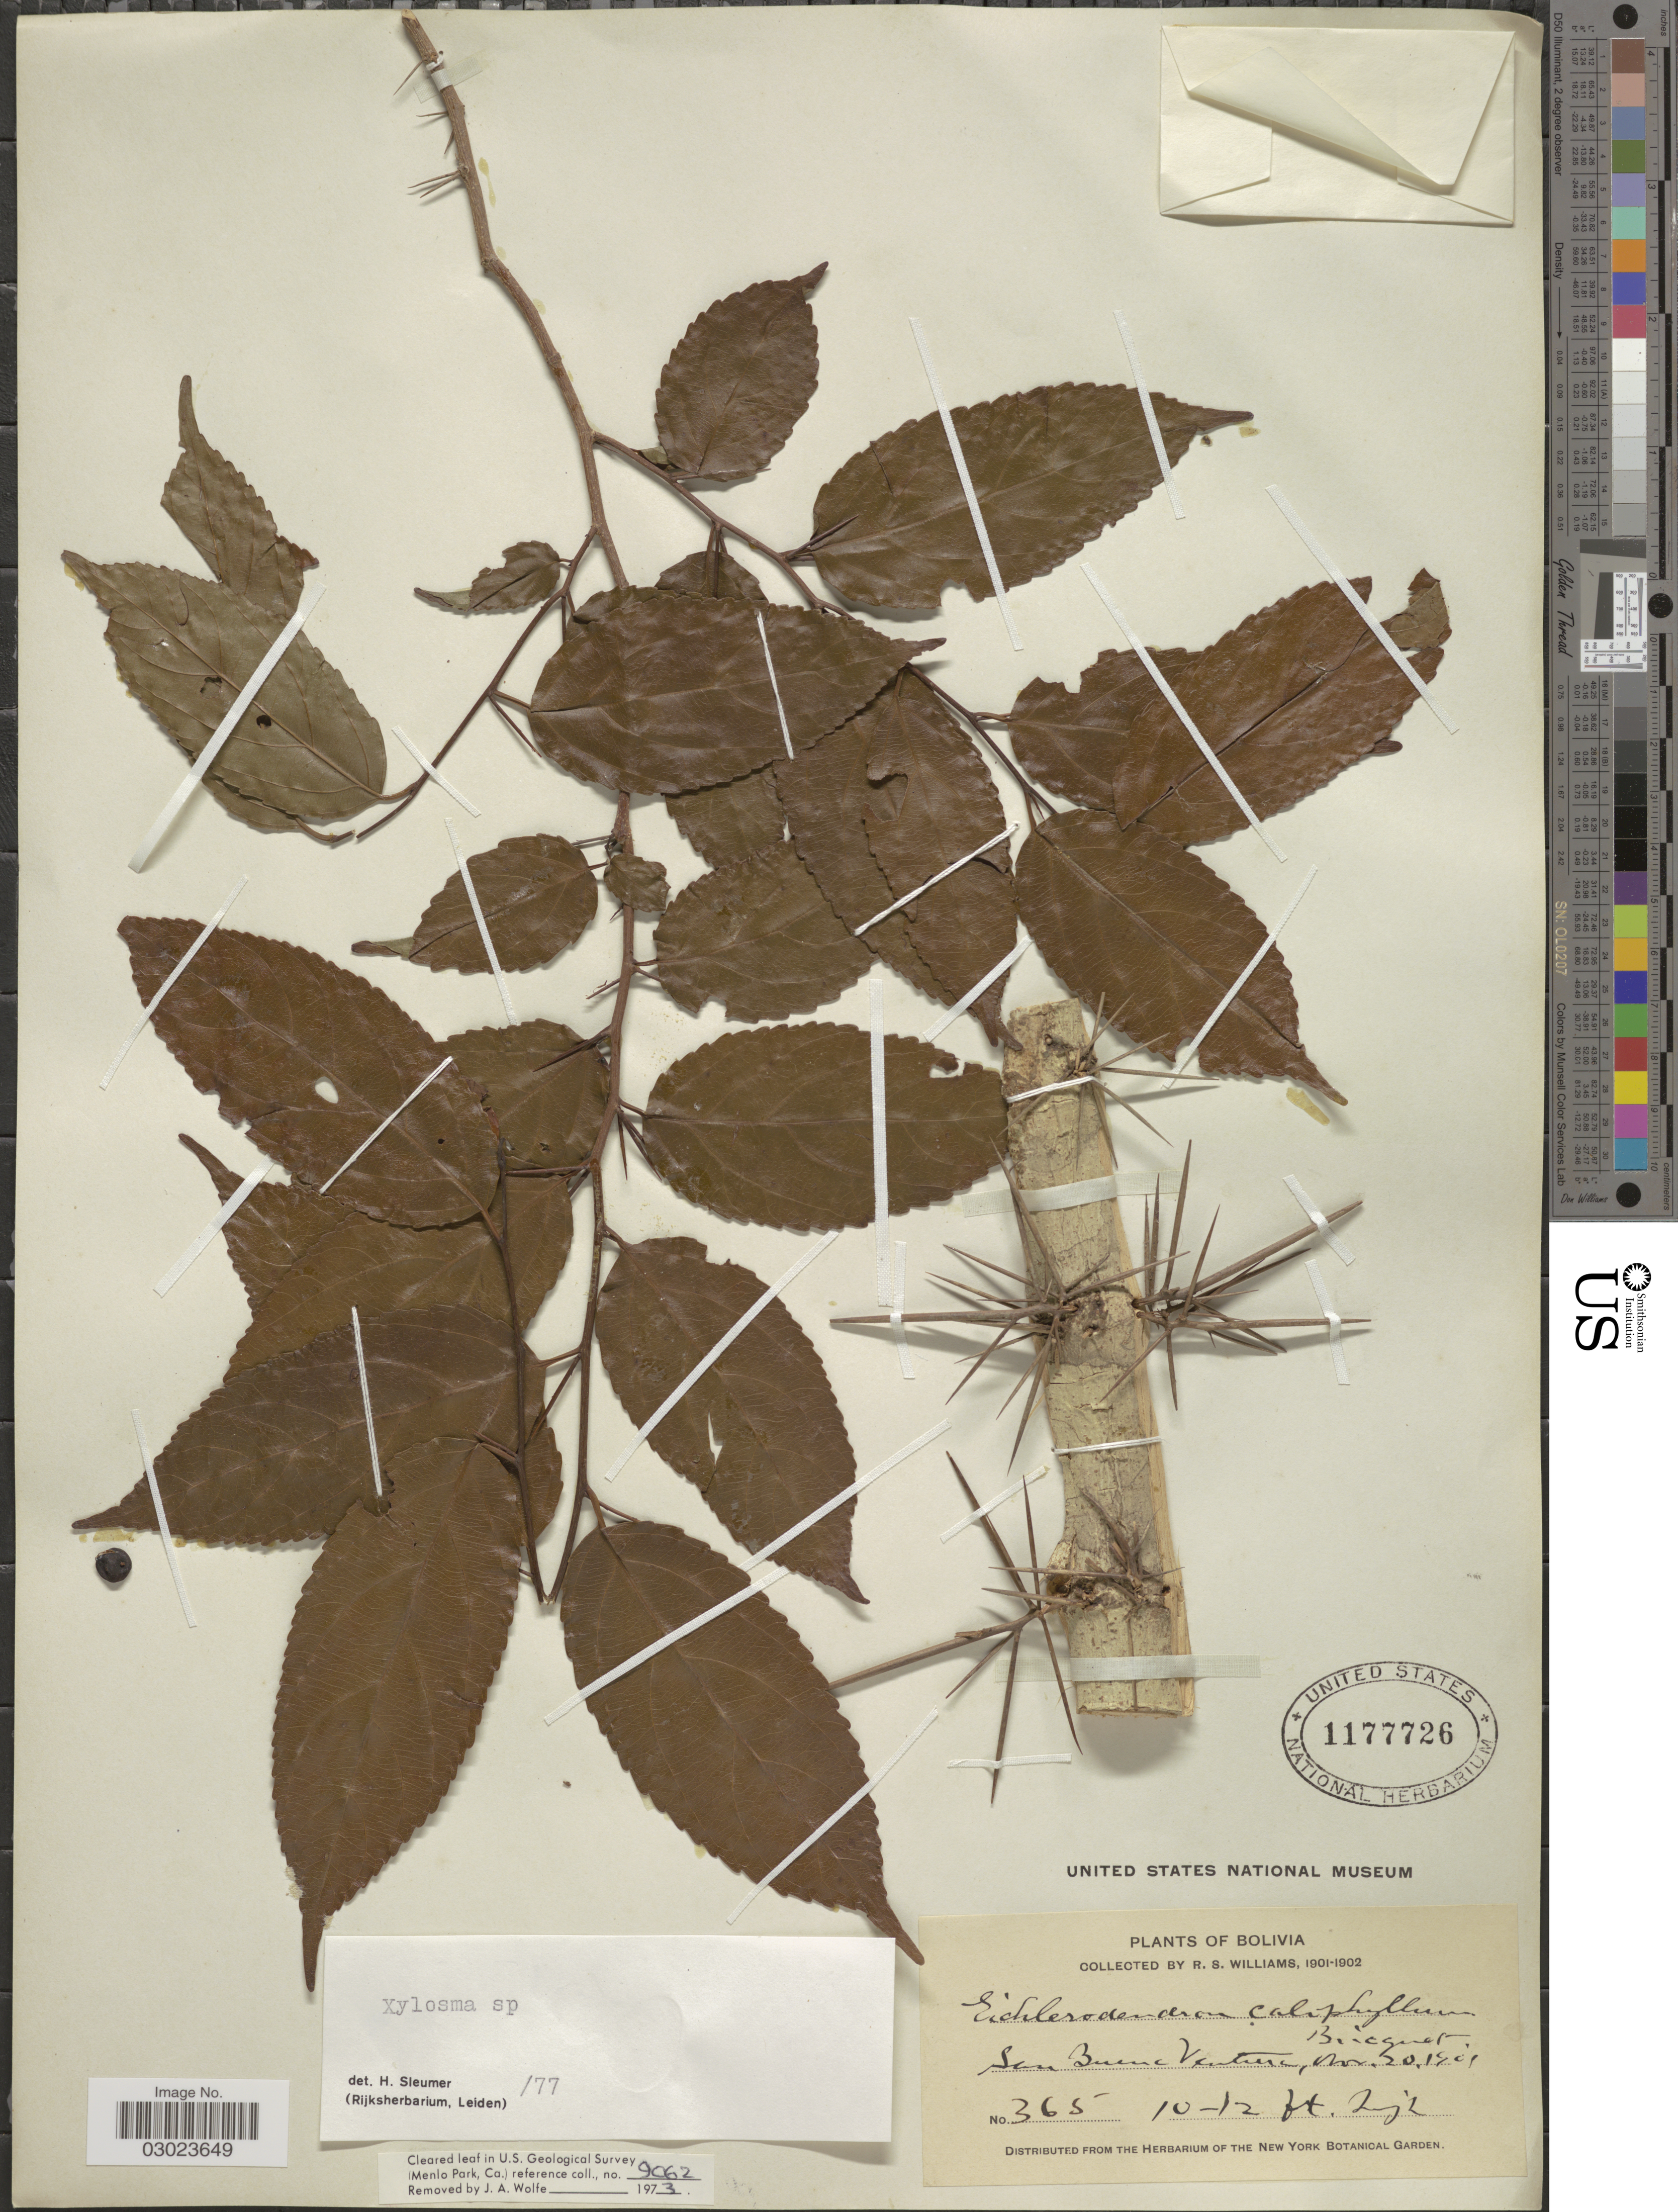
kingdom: Plantae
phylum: Tracheophyta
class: Magnoliopsida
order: Malpighiales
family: Salicaceae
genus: Xylosma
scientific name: Xylosma sp.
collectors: R. S. Williams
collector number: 365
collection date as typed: Nov. 20, 1901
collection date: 1901-11-20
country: Bolivia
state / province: La Paz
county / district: Iturralde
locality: San Buena Ventura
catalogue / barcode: US 1177726